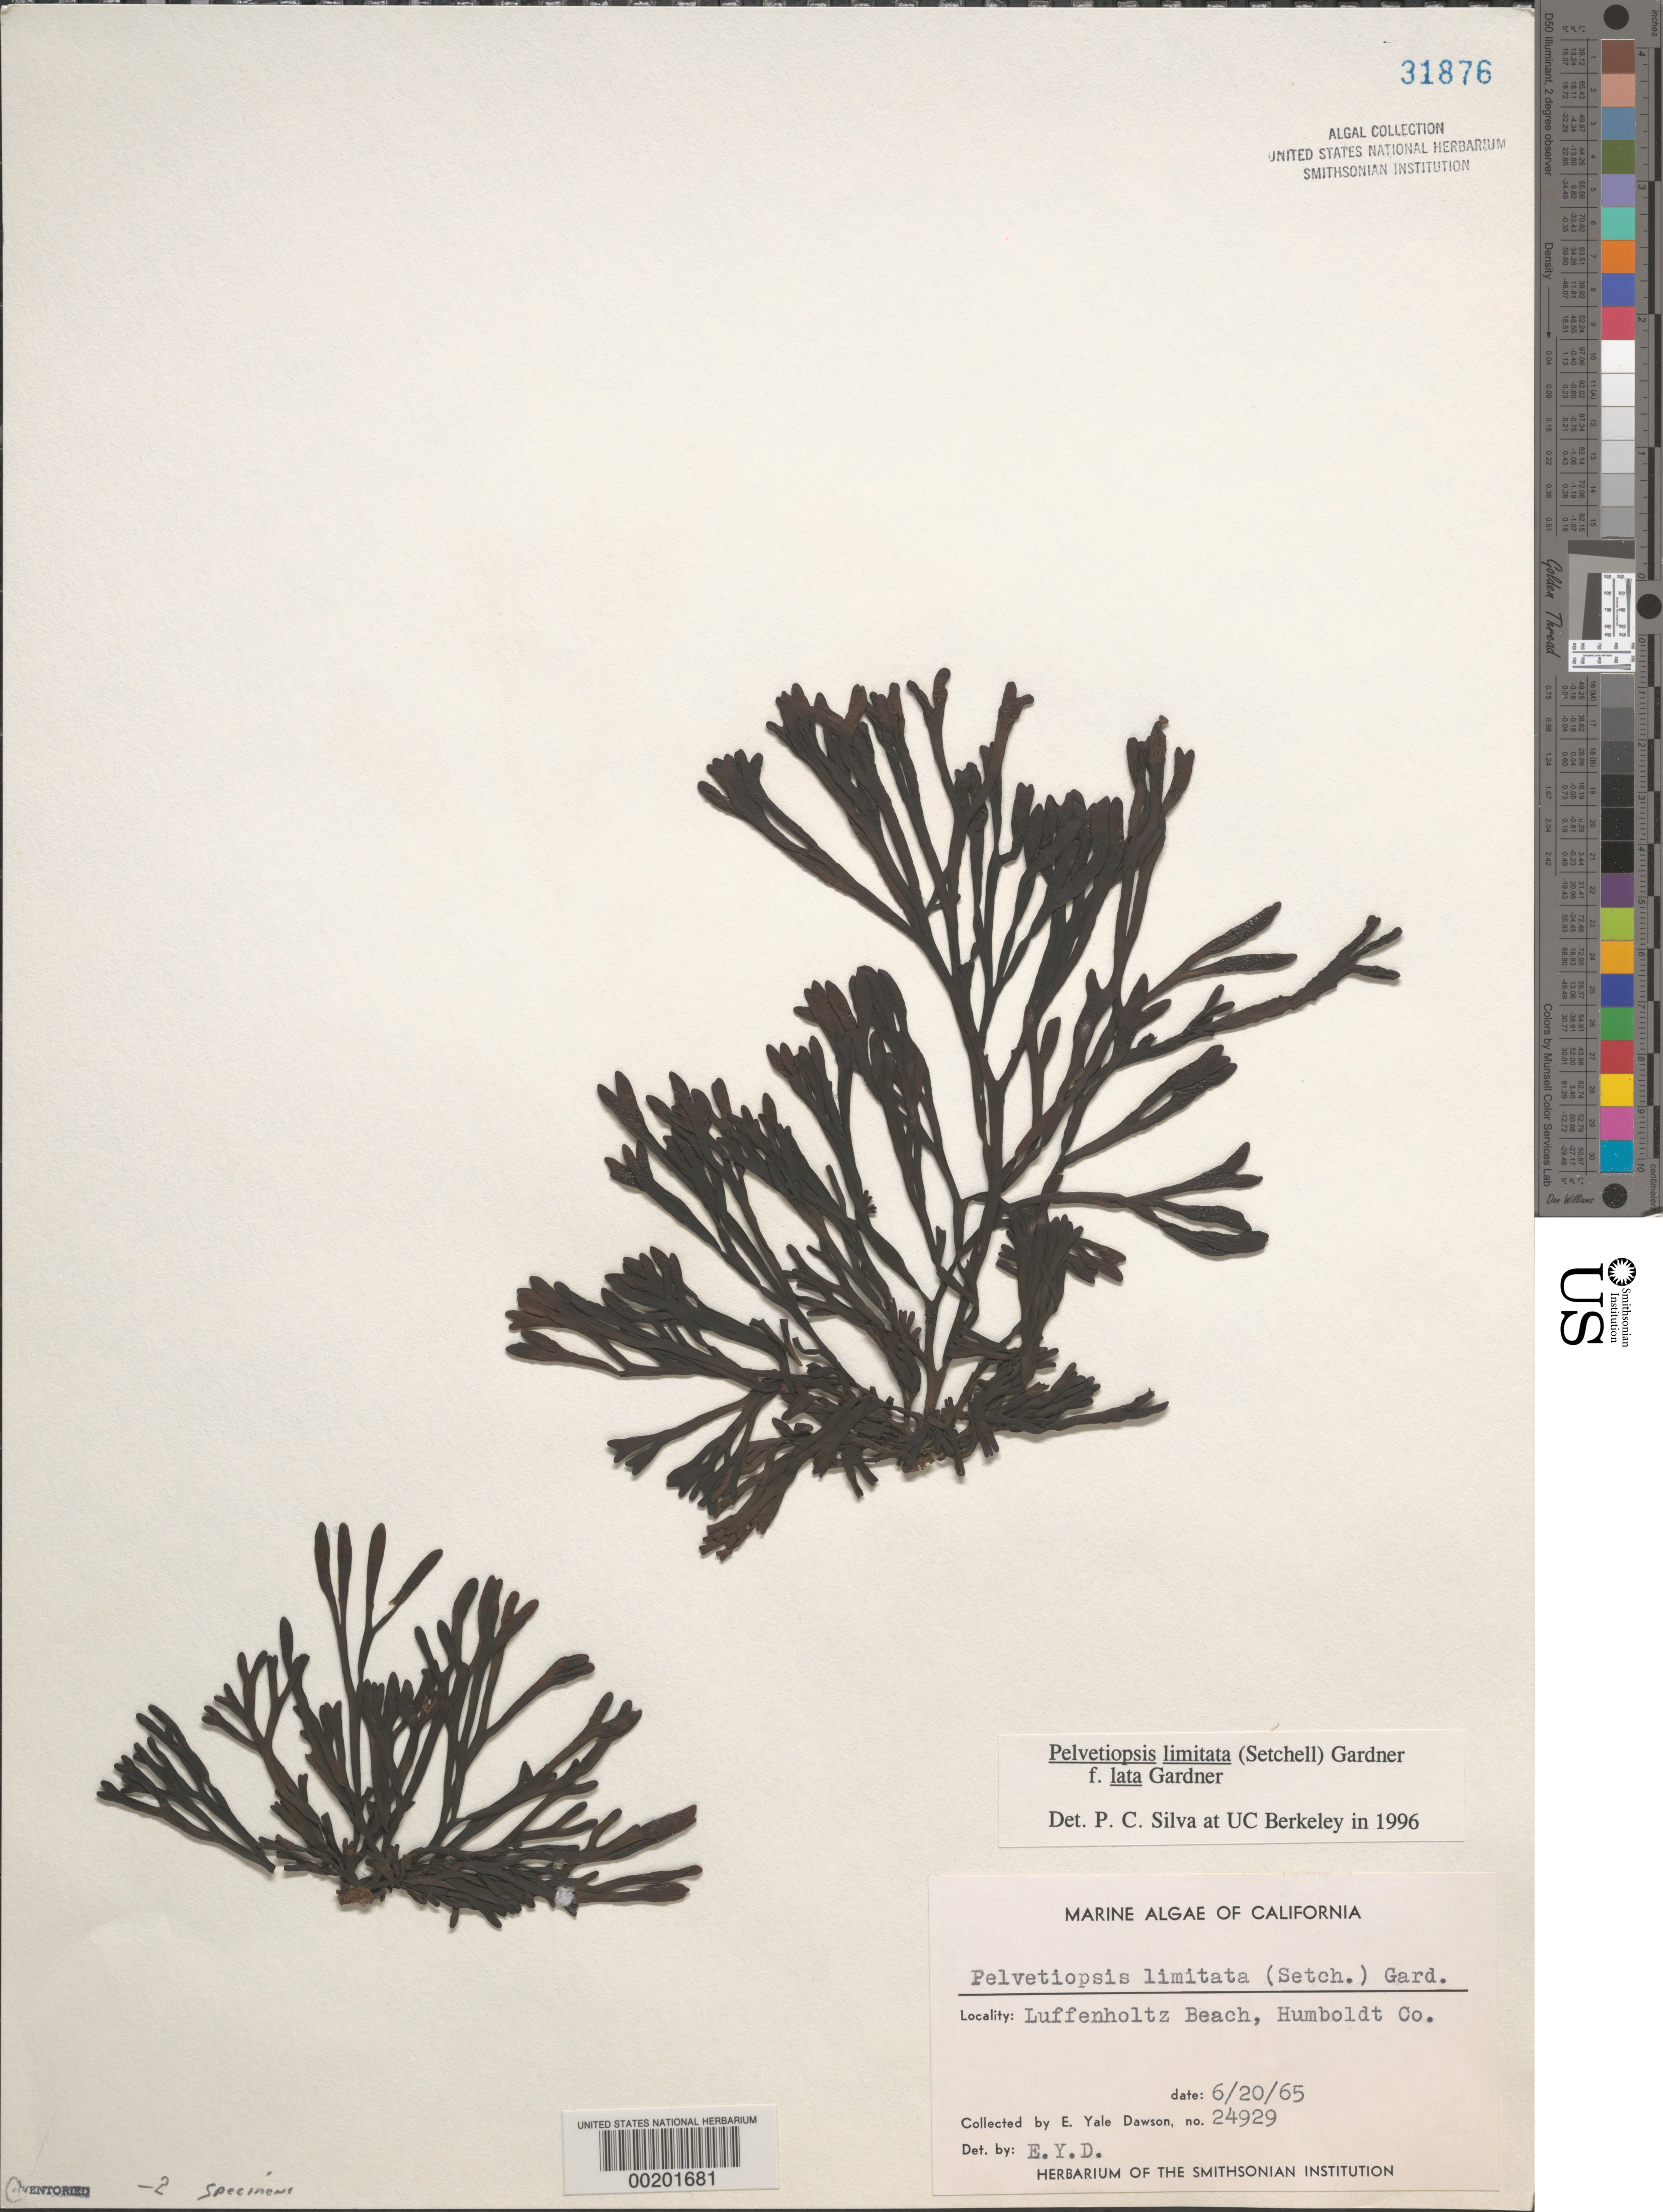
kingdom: Chromista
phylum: Ochrophyta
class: Phaeophyceae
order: Fucales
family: Fucaceae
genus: Pelvetiopsis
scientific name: Pelvetiopsis limitata f. lata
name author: N.L. Gardner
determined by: Silva, P. C.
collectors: E. Y. Dawson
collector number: EYD 24929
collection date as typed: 20 Jun 1965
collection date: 1965-06-20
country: United States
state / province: California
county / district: Humboldt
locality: Luffenholtz Beach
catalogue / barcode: US 31876